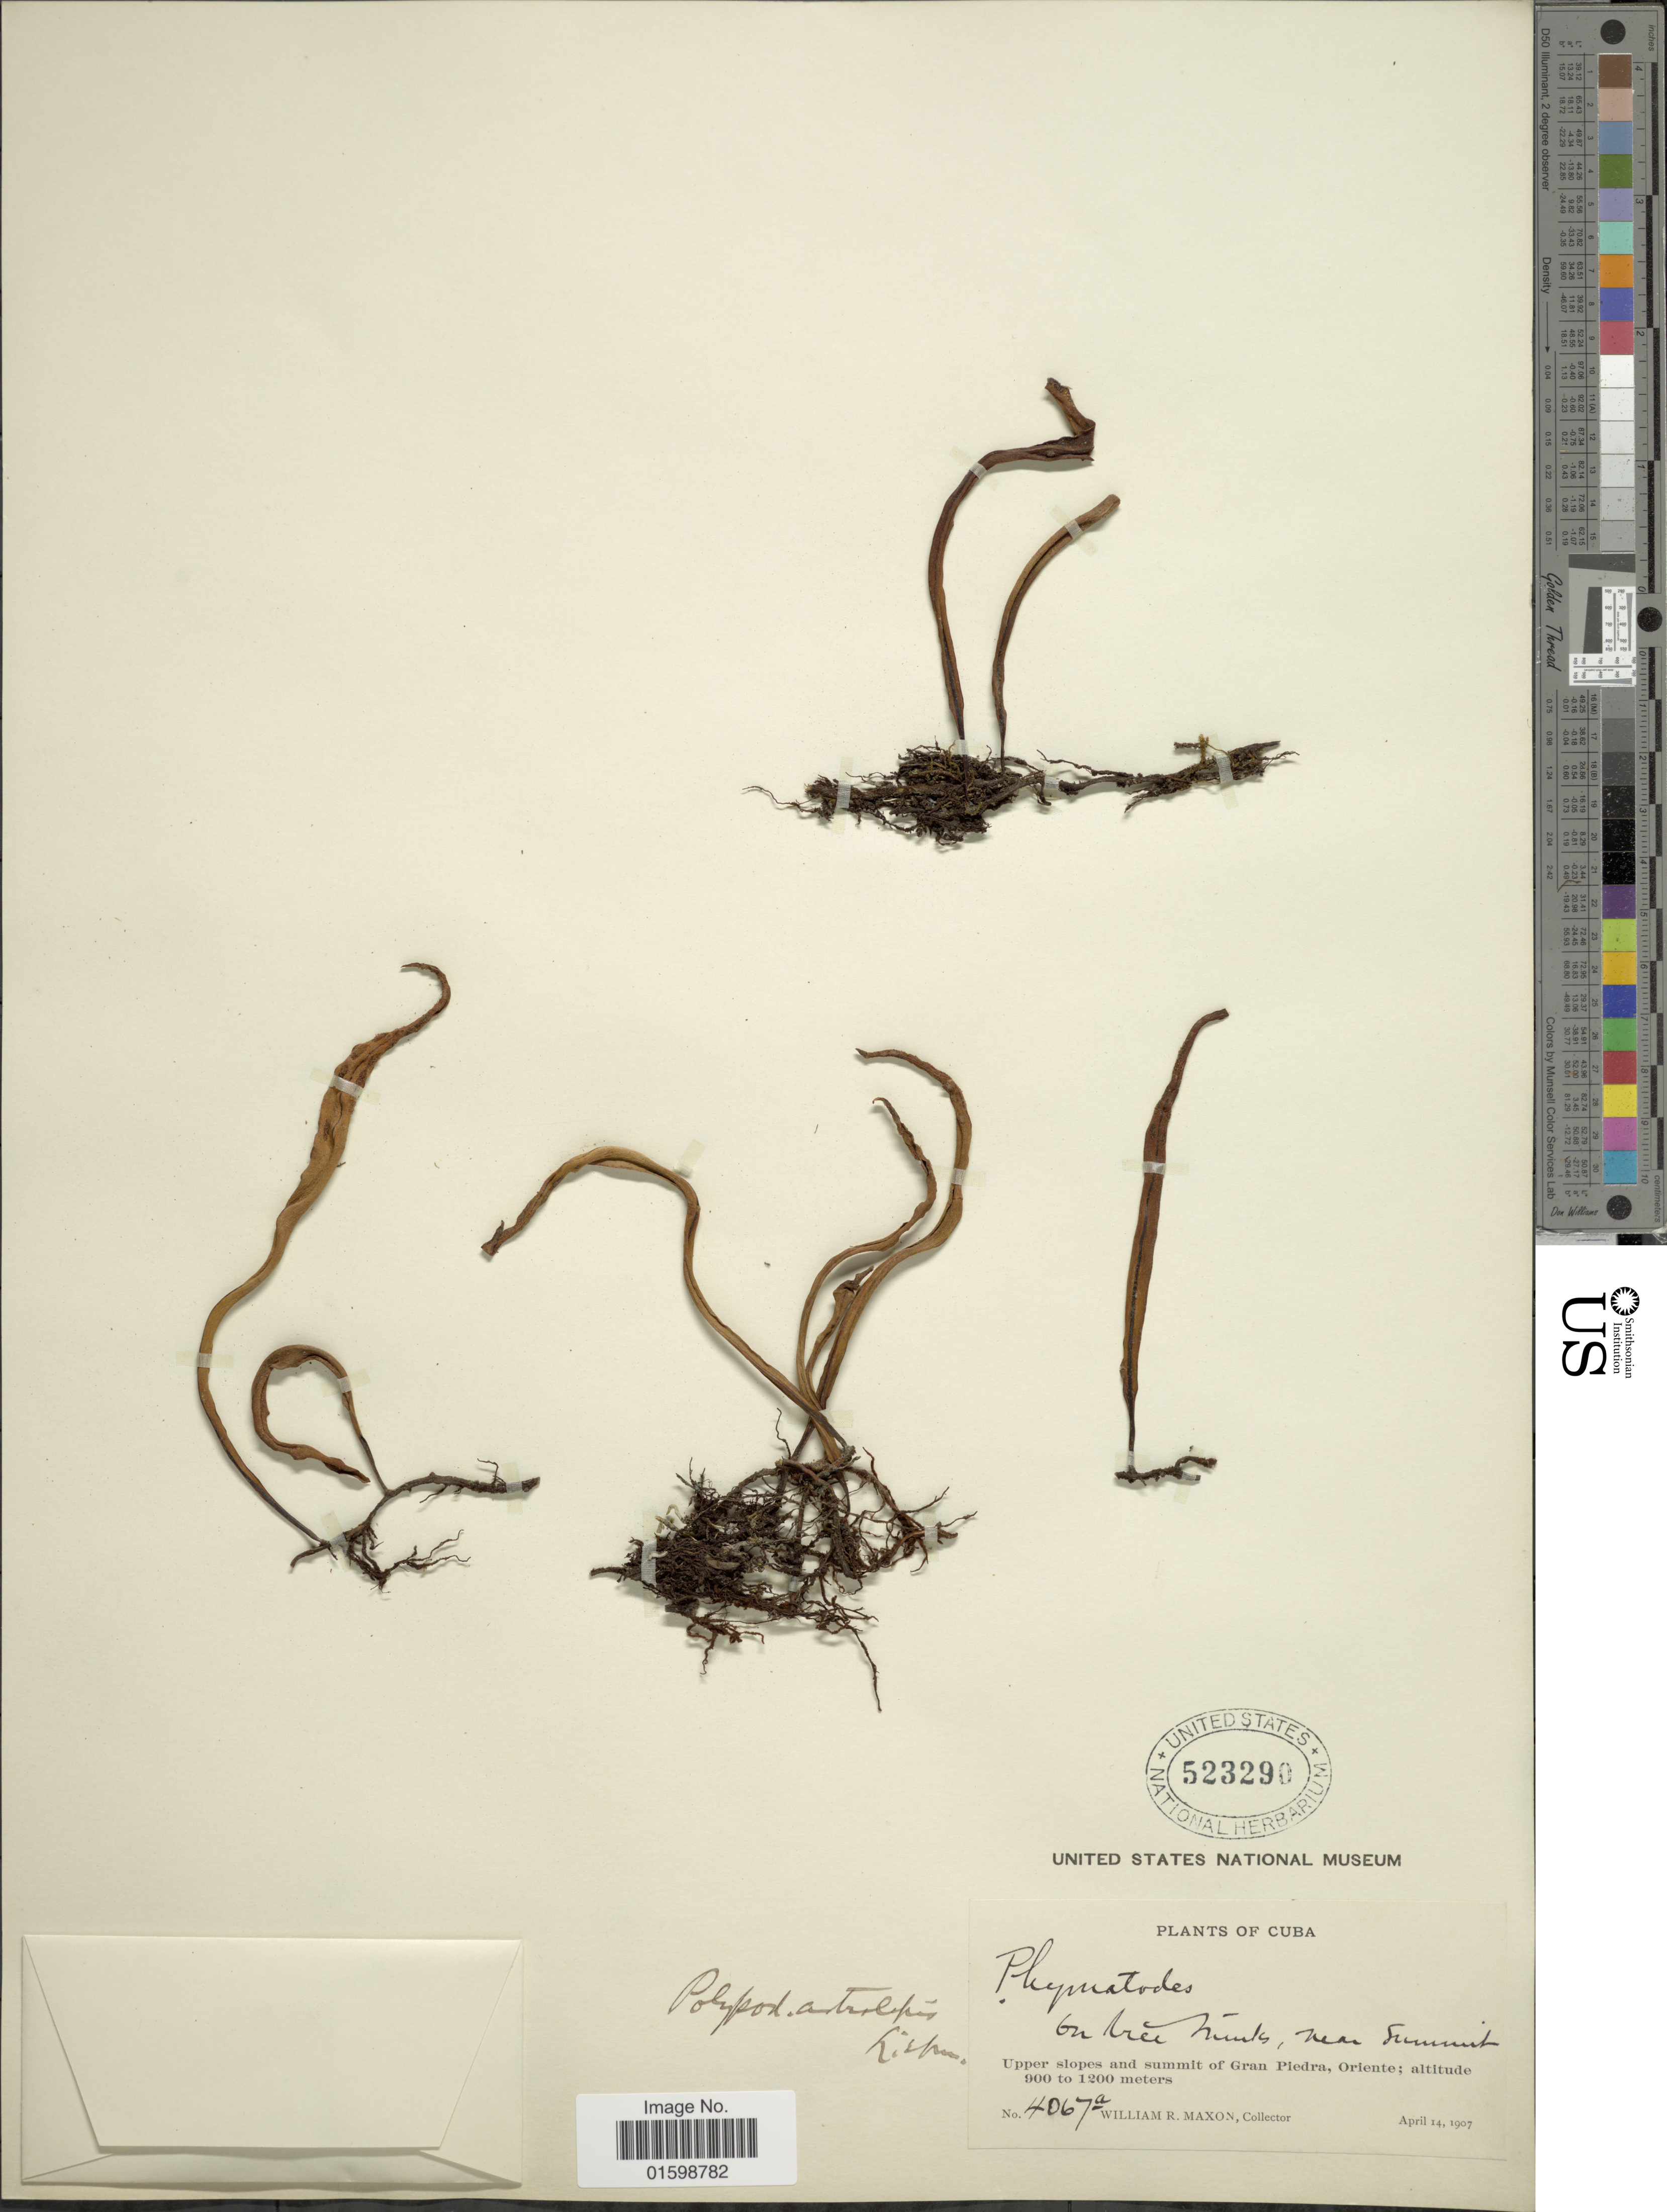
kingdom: Plantae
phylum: Tracheophyta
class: Polypodiopsida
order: Polypodiales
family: Polypodiaceae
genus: Pleopeltis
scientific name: Pleopeltis astrolepis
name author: (Liebm.) E. Fourn.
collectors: W. R. Maxon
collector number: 4067a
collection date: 1907-04-14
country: Cuba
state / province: Oriente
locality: On tree trunks, near summit, upper slopes and summit of Gran Piedra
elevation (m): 900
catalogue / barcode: US 523290